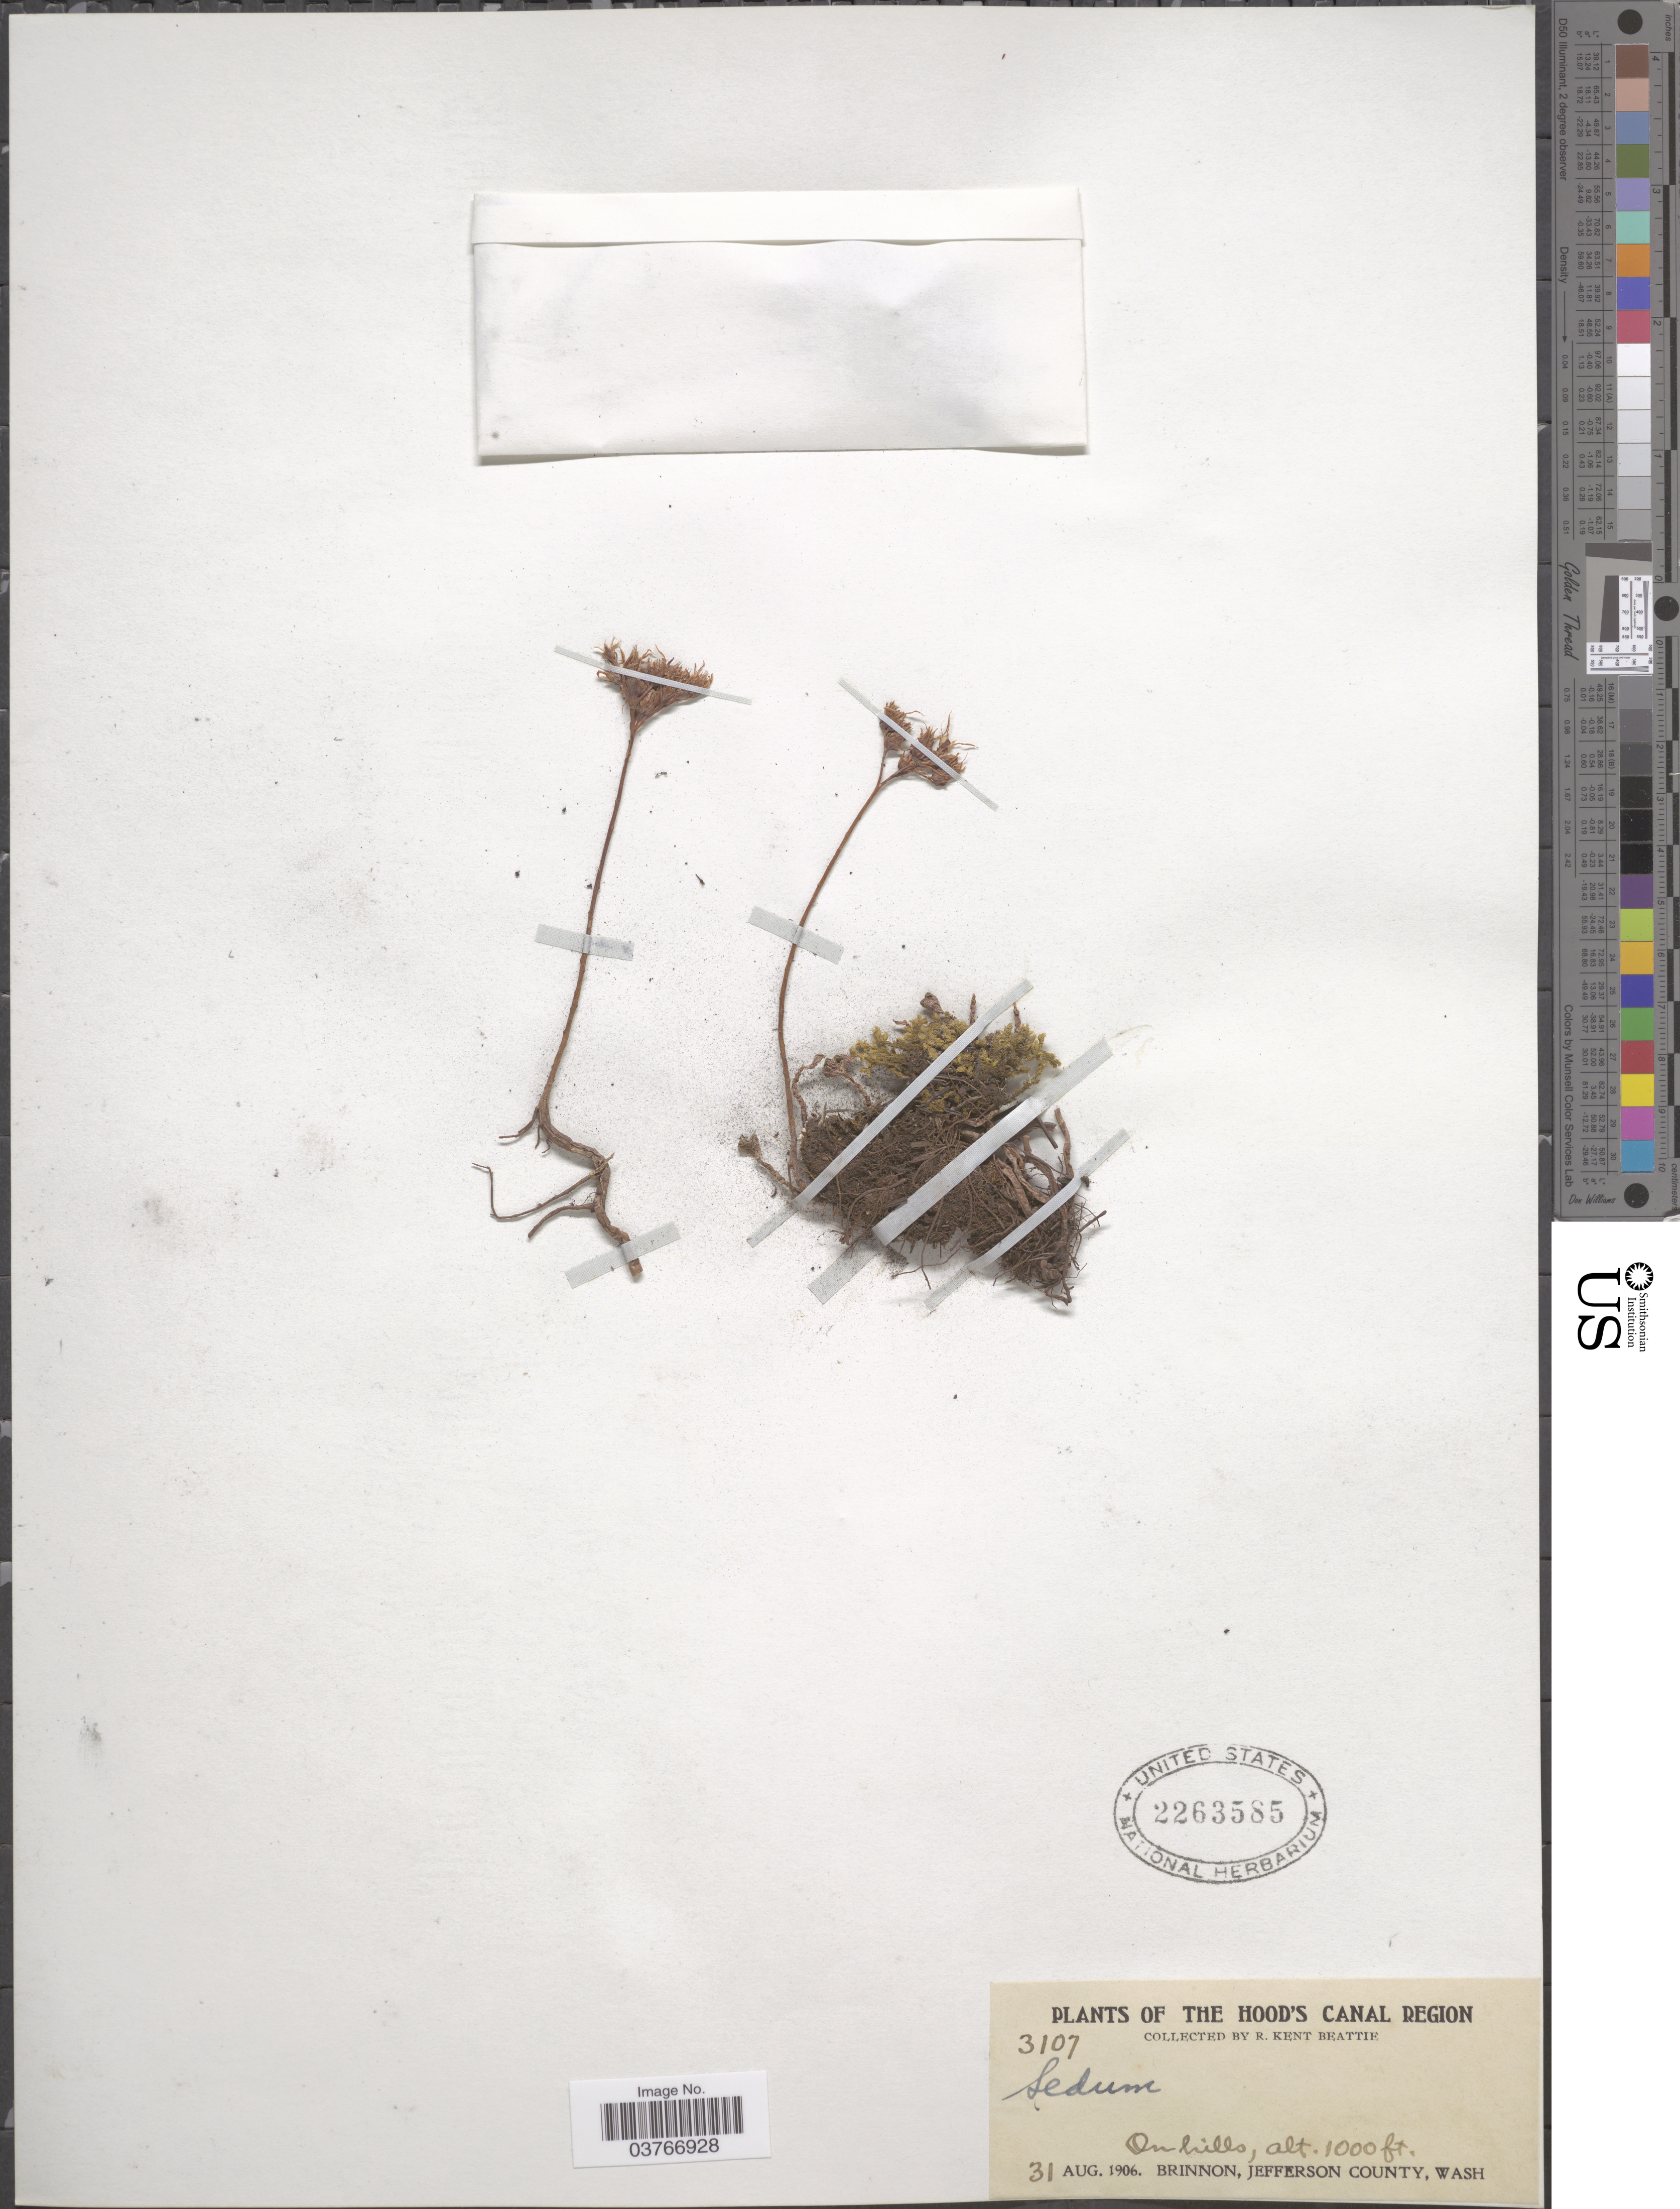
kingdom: Plantae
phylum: Tracheophyta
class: Magnoliopsida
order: Saxifragales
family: Crassulaceae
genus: Sedum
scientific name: Sedum sp.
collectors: R. K. Beattie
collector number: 3107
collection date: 1906-08-31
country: United States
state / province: Washington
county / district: Jefferson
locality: The Hood's Canal Region. Brinnon, Jefferson County.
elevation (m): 305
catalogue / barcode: US 2263585